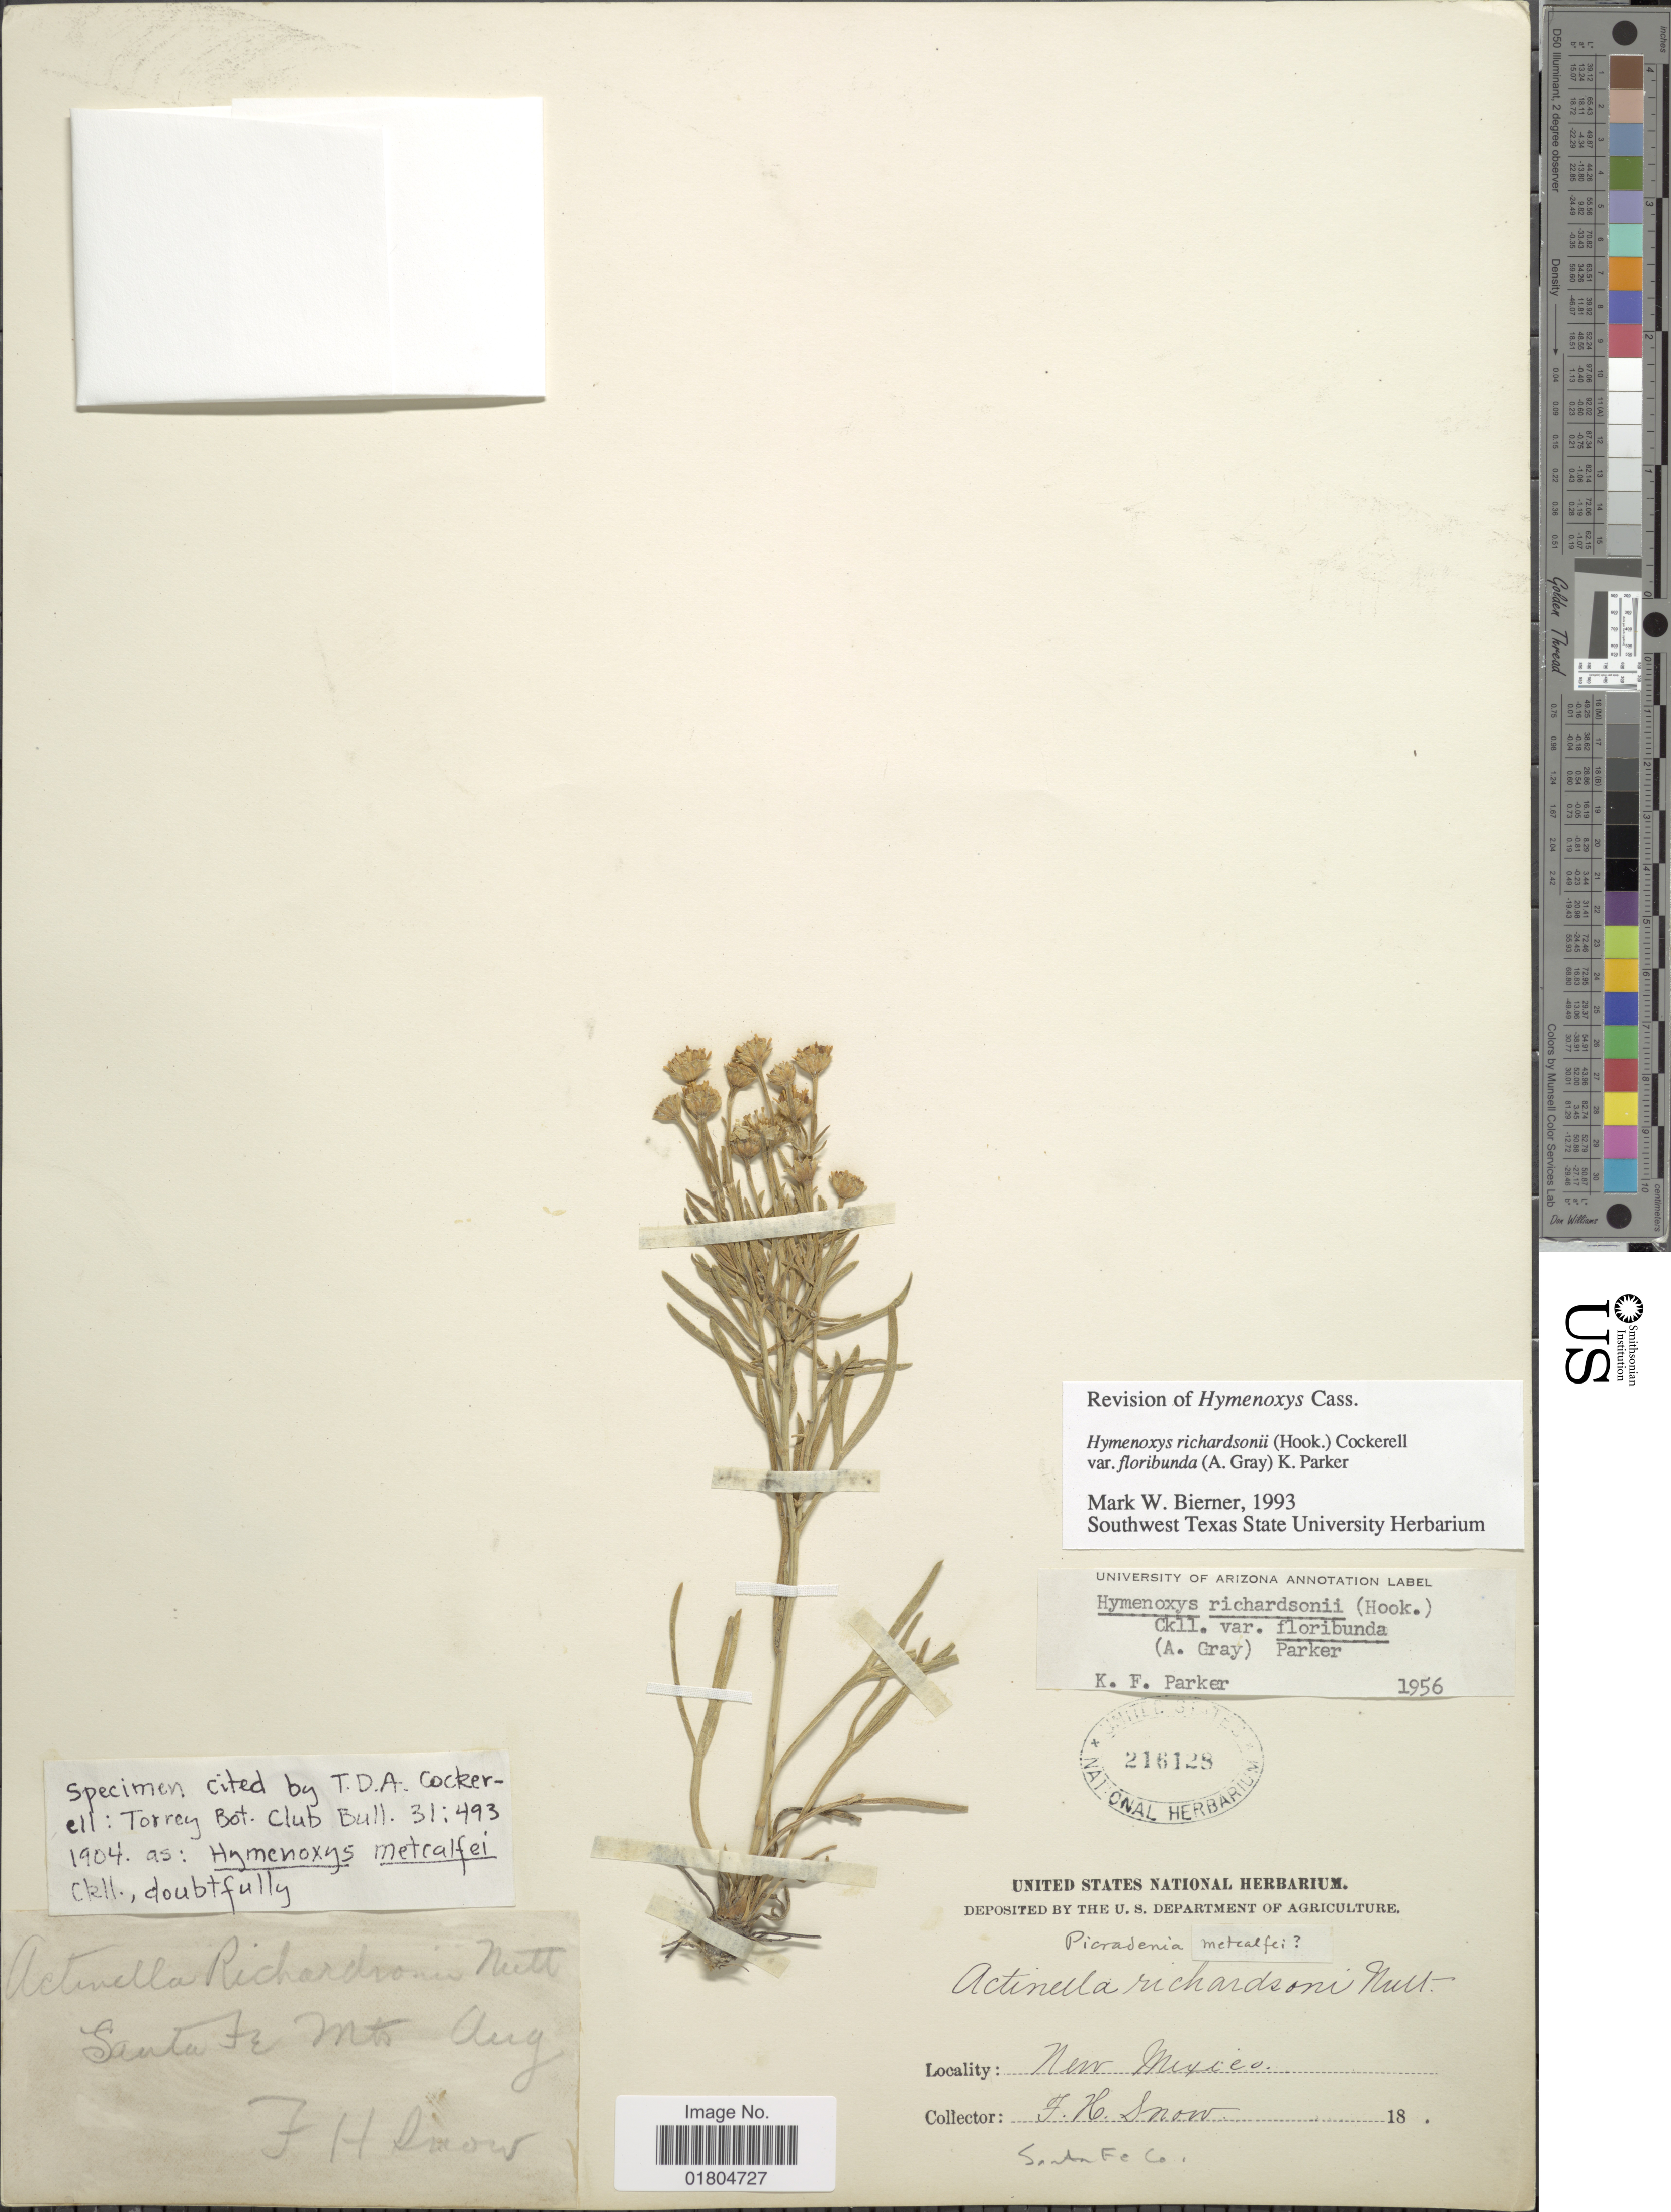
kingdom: Plantae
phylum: Tracheophyta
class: Magnoliopsida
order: Asterales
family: Asteraceae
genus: Hymenoxys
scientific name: Hymenoxys richardsonii var. floribunda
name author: (A. Gray) K.F. Parker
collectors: F. H. Snow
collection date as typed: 18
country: United States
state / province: New Mexico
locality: Santa Fe Mts., Santa Fe Co.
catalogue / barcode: US 216128